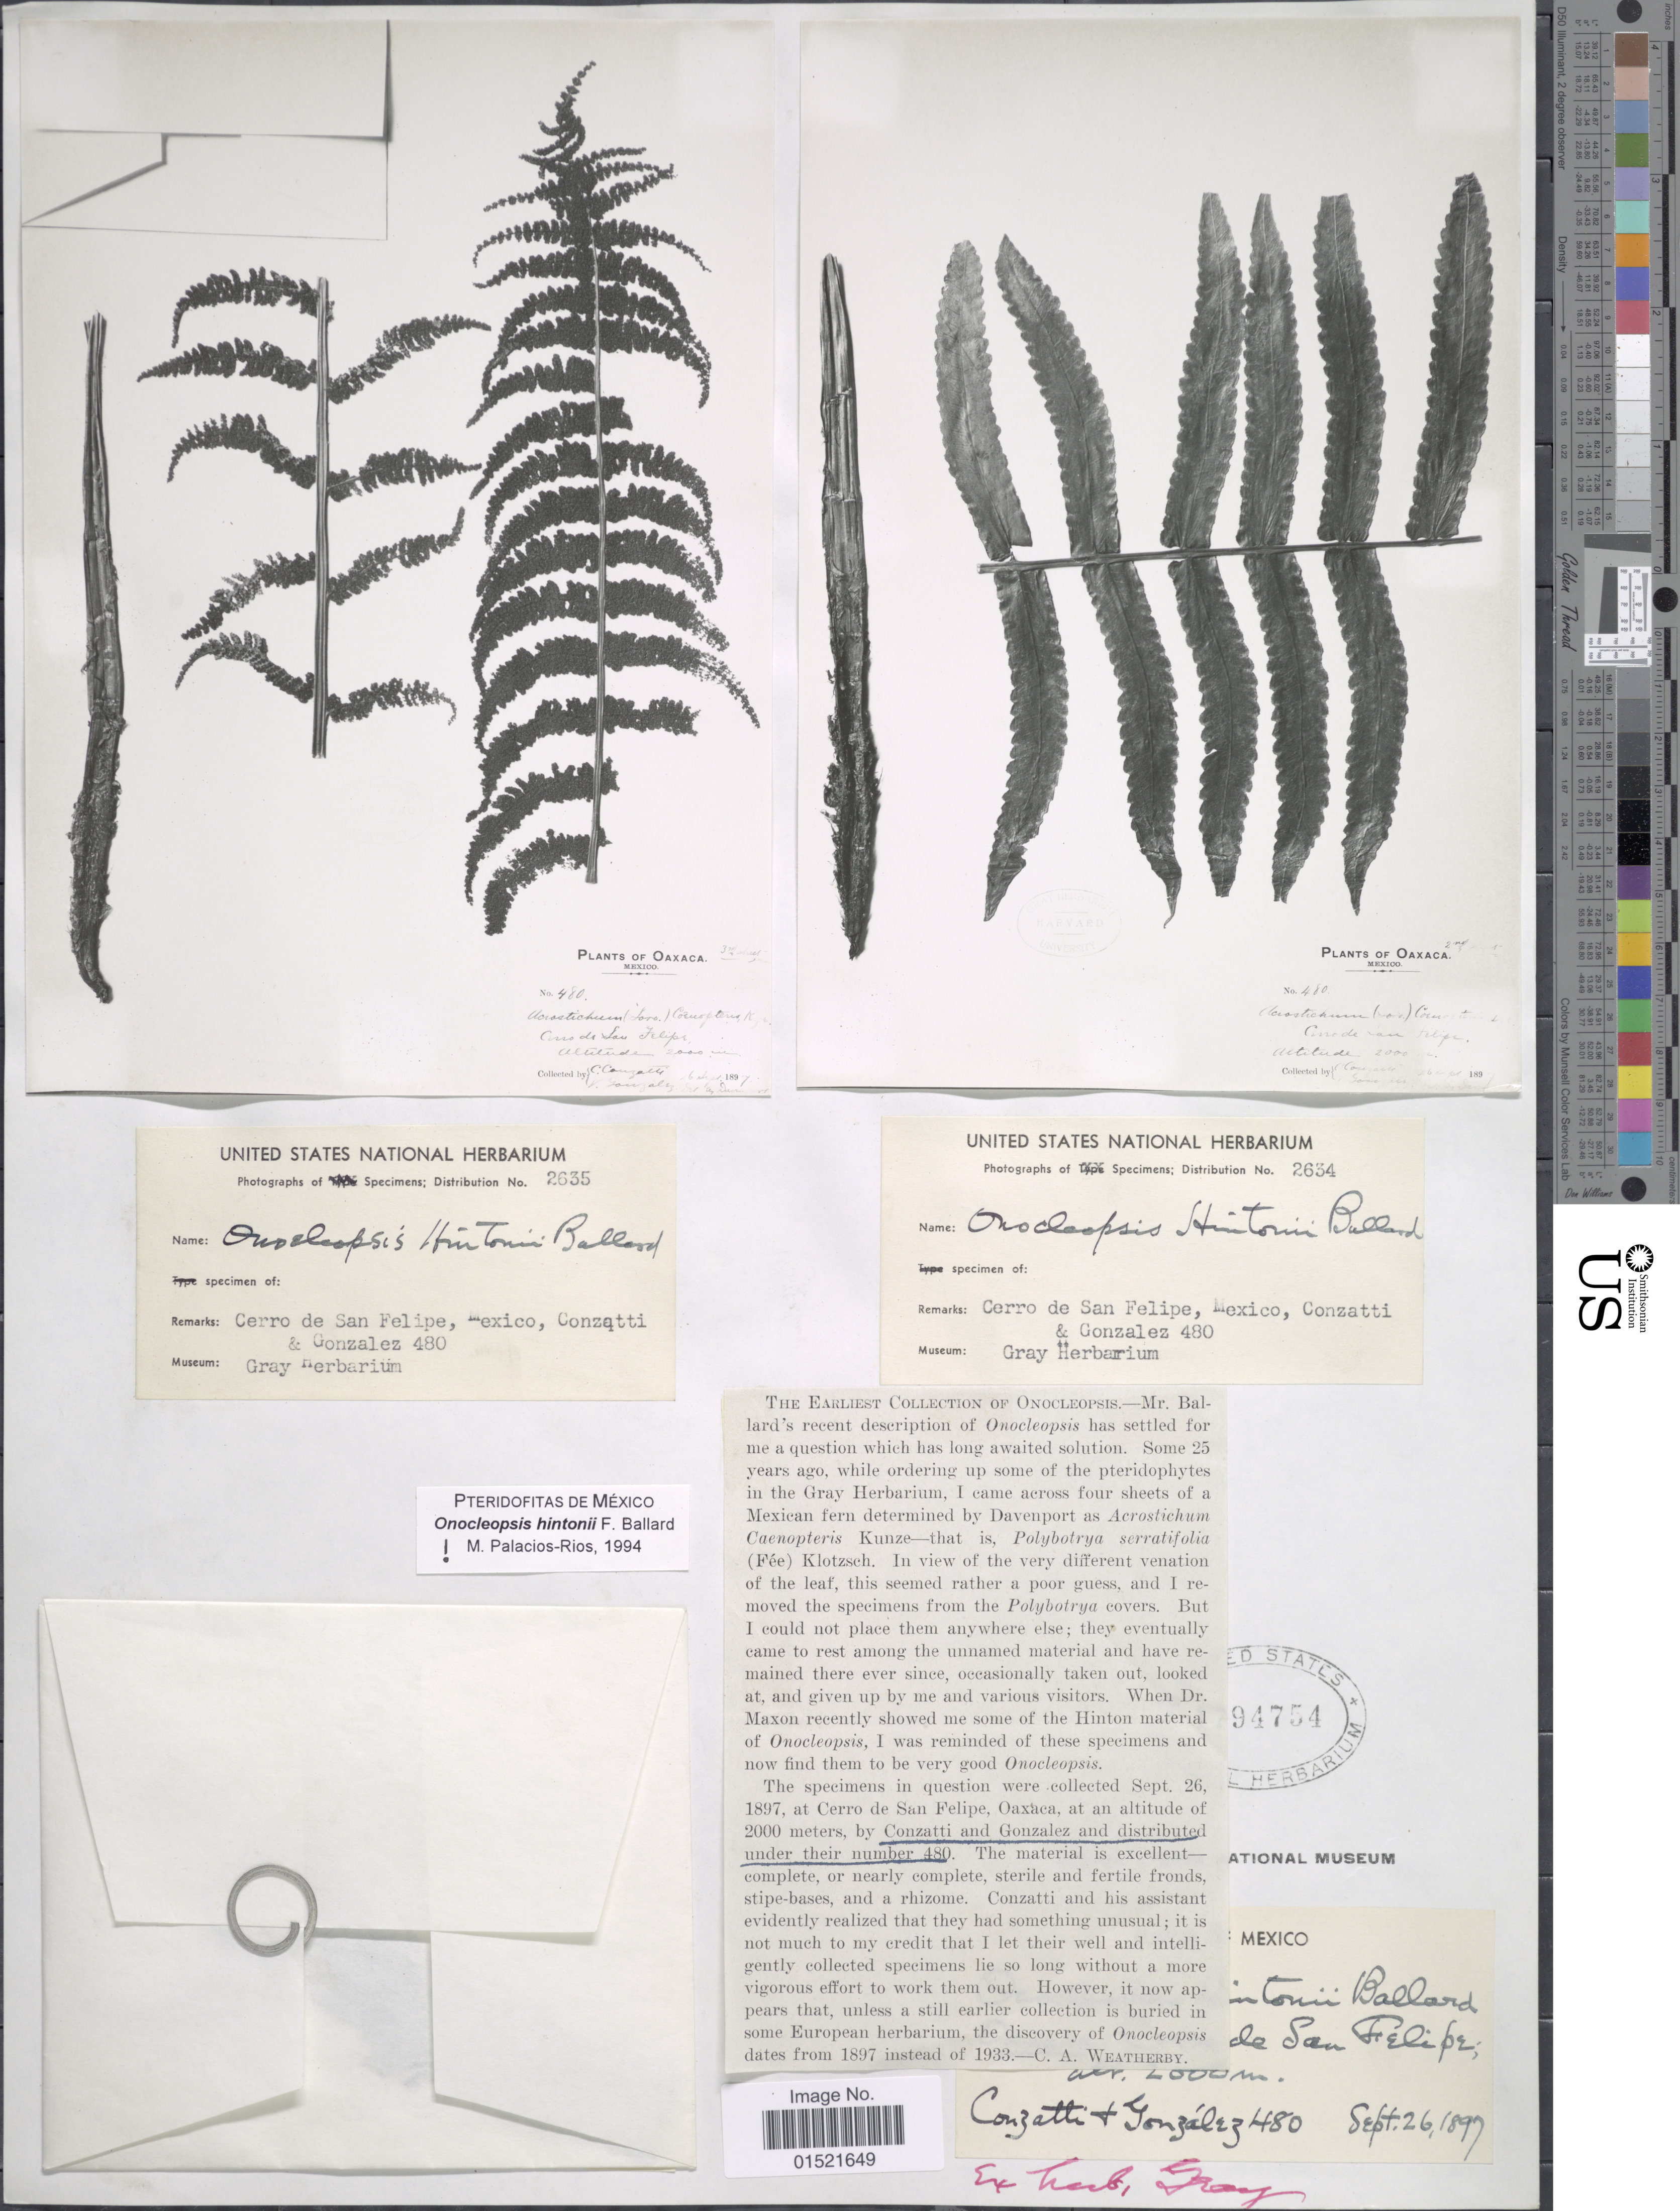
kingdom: Plantae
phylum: Tracheophyta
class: Polypodiopsida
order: Polypodiales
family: Onocleaceae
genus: Onocleopsis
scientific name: Onocleopsis hintonii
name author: F. Ballard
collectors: Conzatti, -- & Gonzalez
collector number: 480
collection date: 1897-09-26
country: Mexico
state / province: Oaxaca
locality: Cerro de San Felipe, Mexico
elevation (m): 2000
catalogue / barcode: US 94754